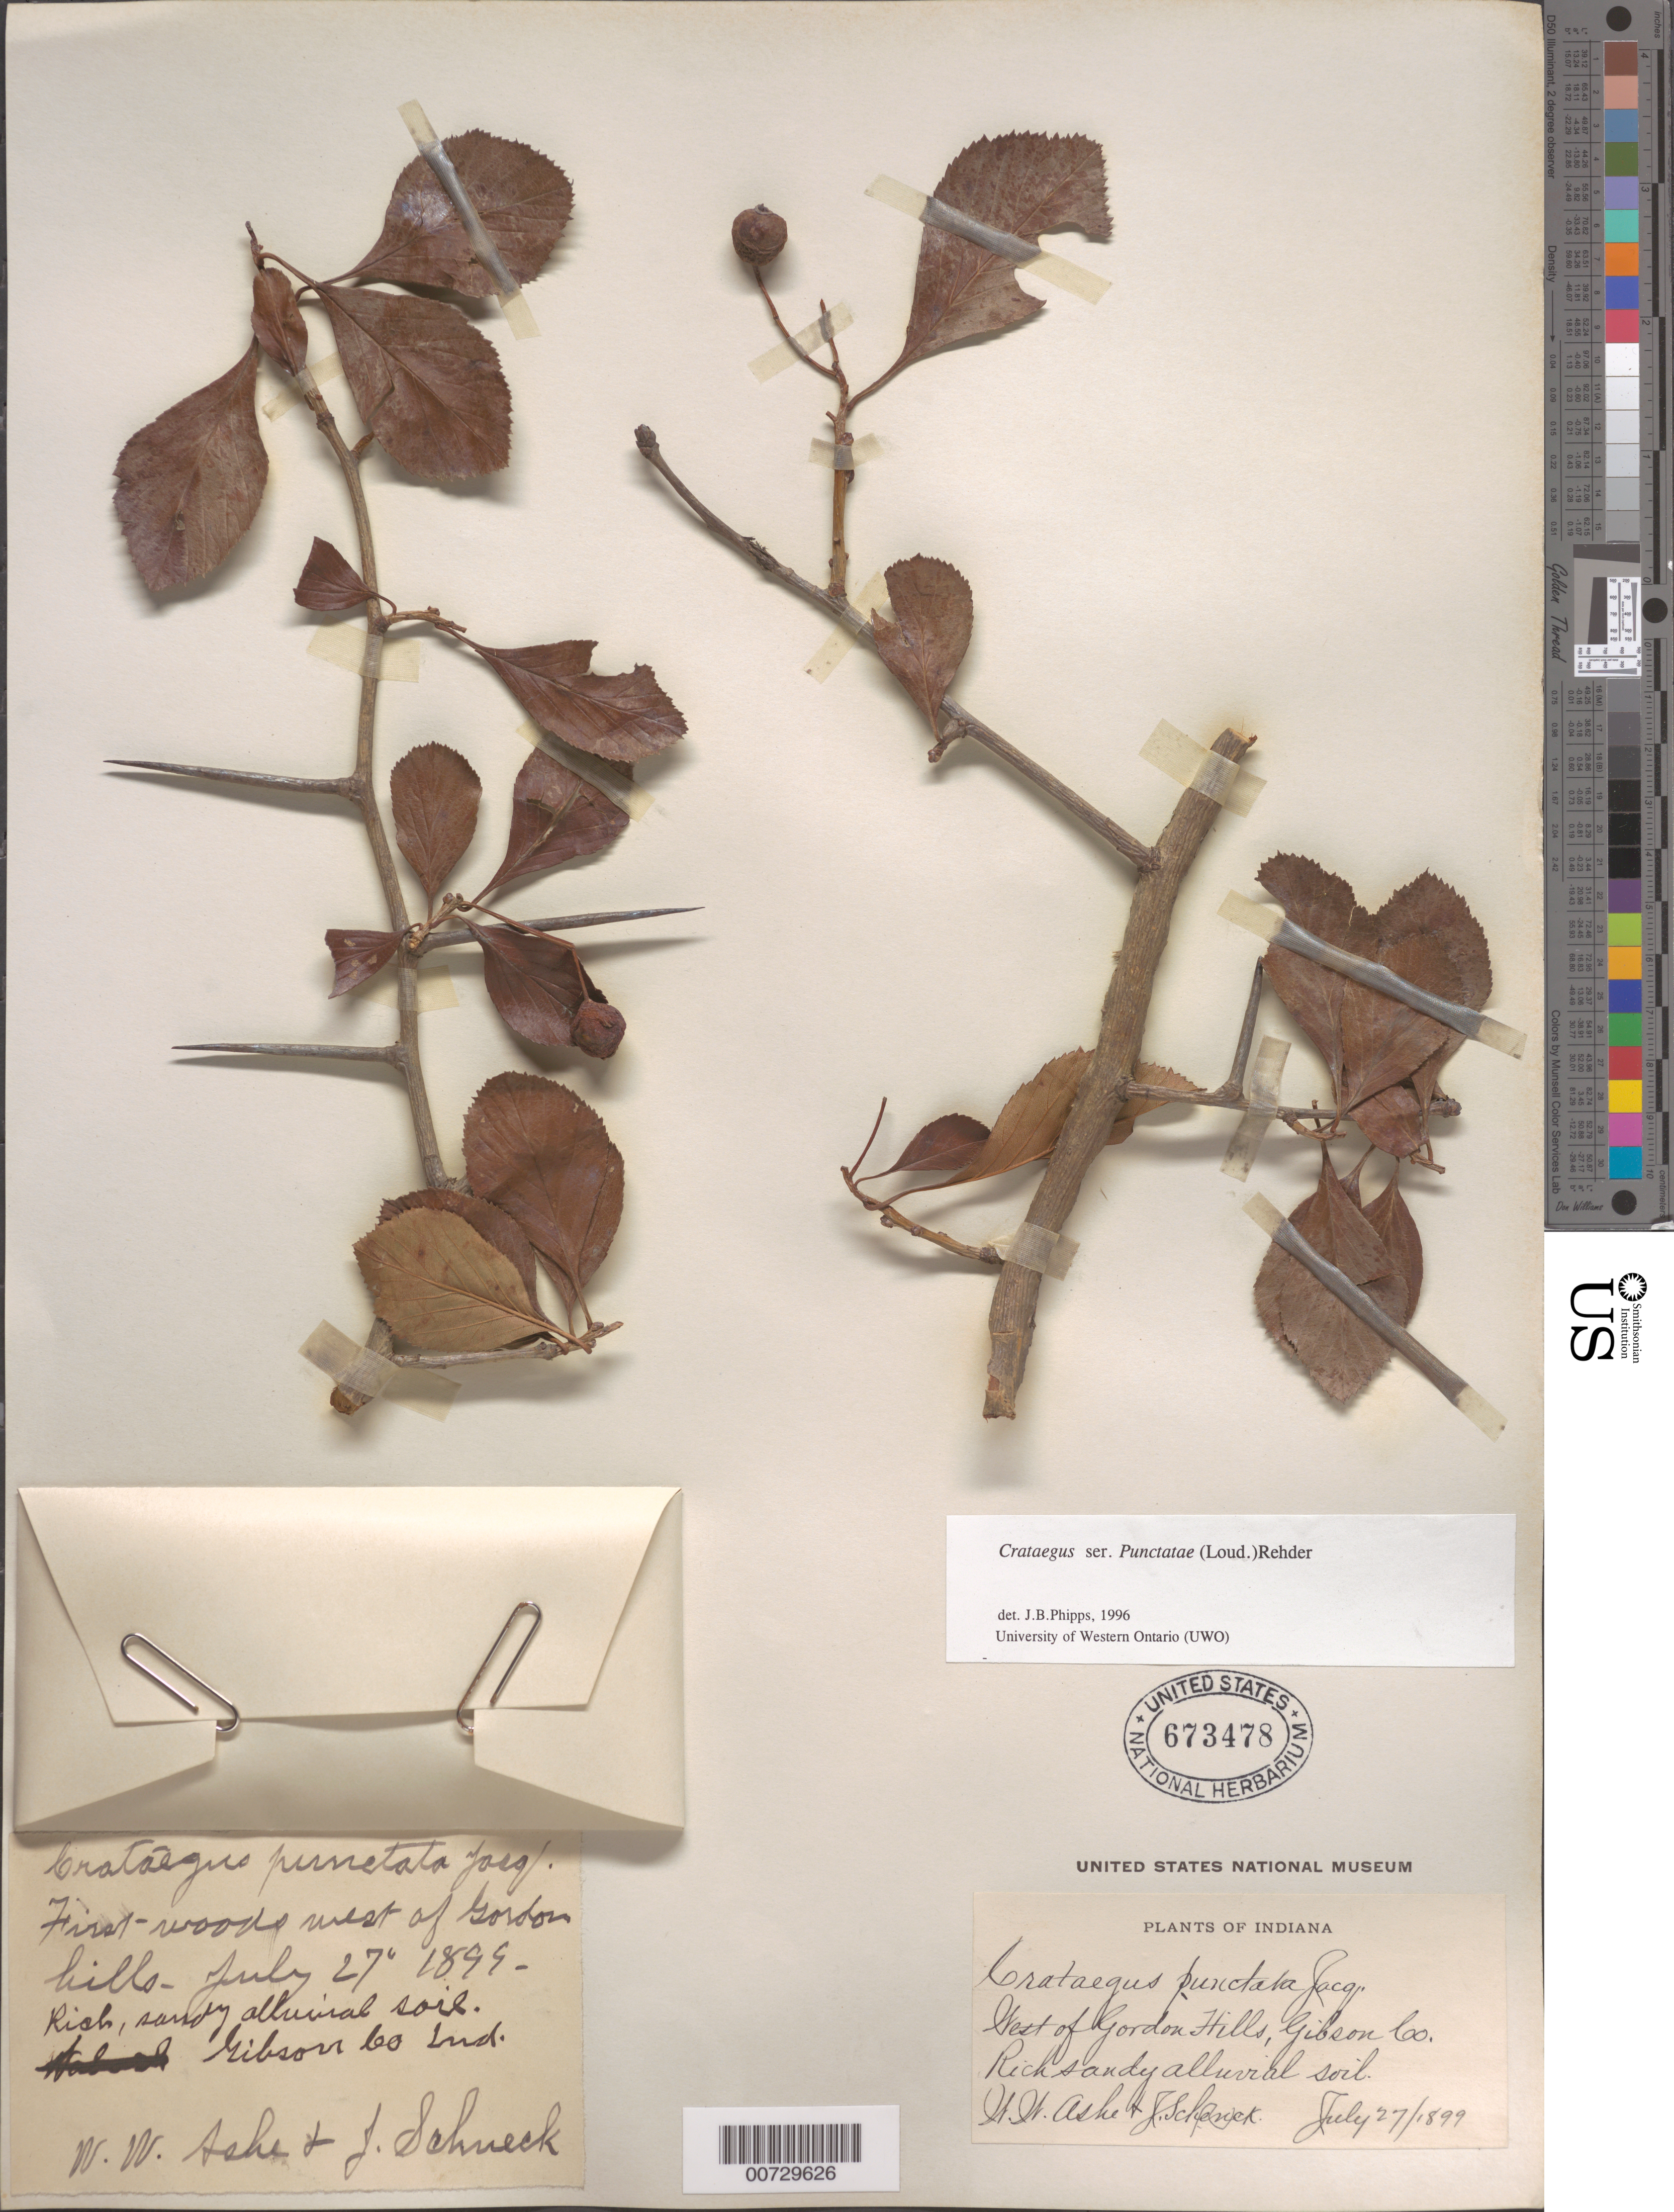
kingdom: Plantae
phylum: Tracheophyta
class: Magnoliopsida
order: Rosales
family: Rosaceae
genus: Crataegus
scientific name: Crataegus punctata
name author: Jacq.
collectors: W. W. Ashe & J. Schneck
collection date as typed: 27 Jul 1899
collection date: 1899-07-27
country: United States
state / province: Indiana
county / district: Gibson County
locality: W of Gordon Hills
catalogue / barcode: US 673478